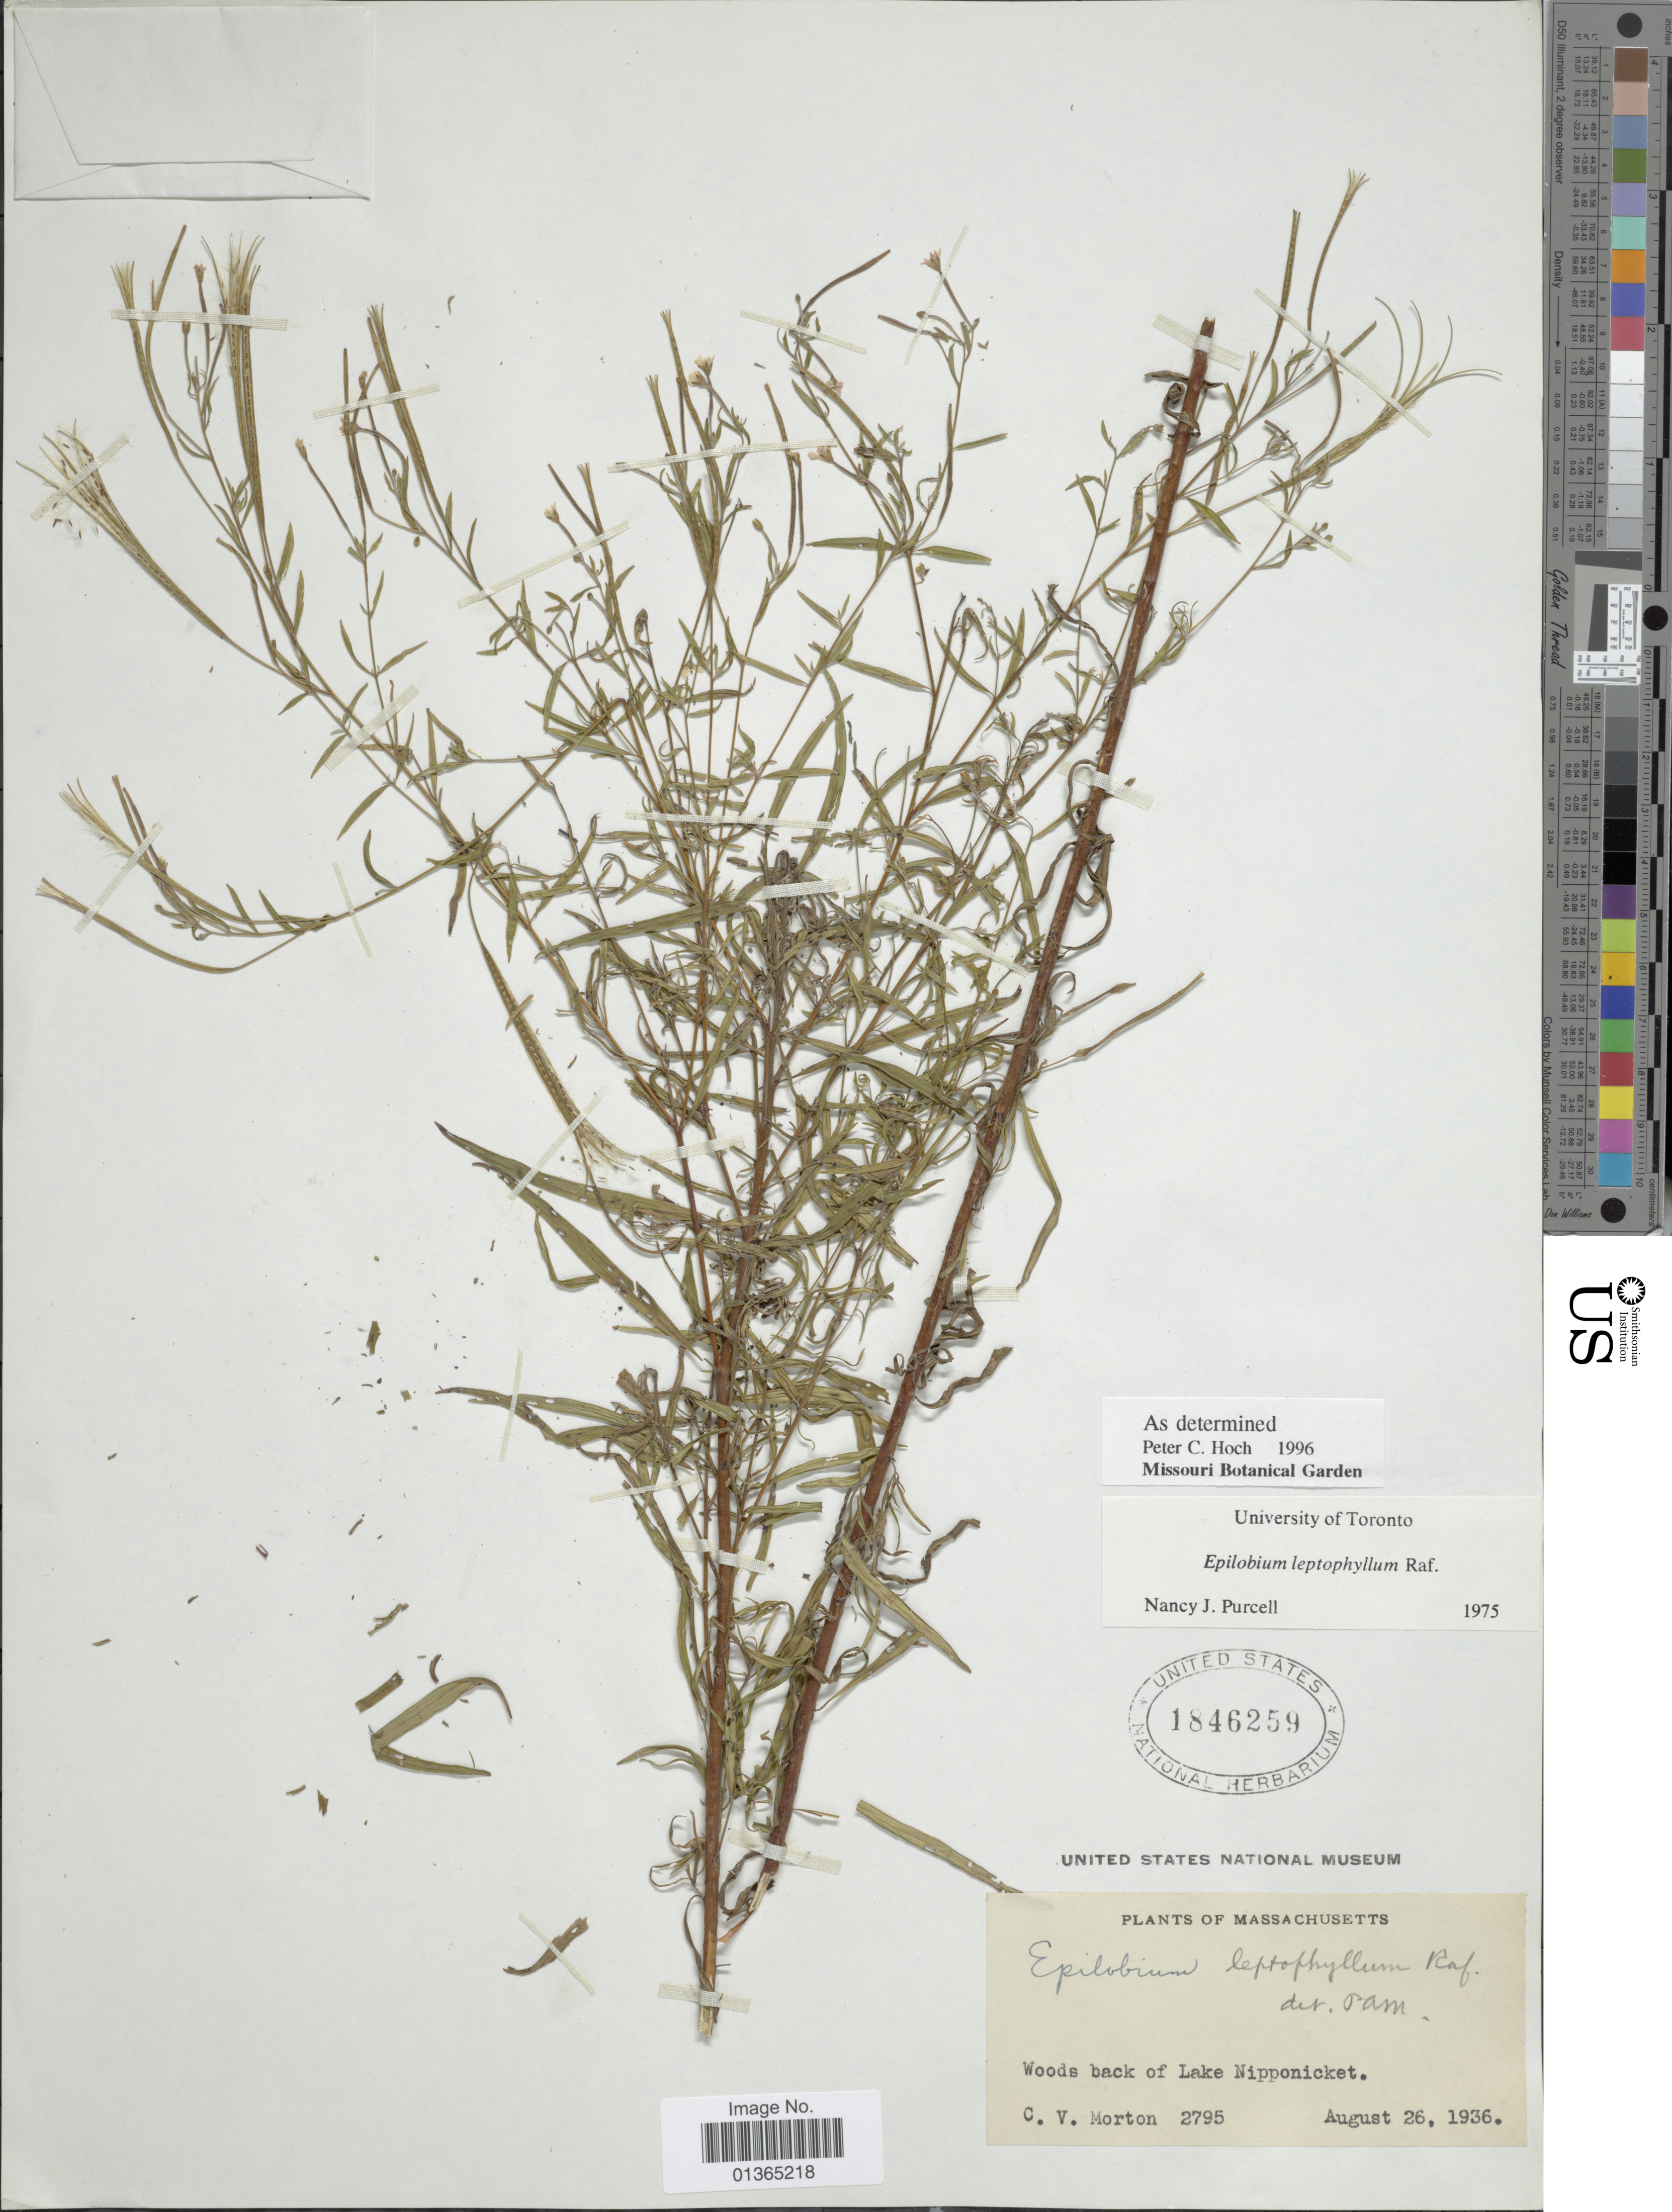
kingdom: Plantae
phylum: Tracheophyta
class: Magnoliopsida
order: Myrtales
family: Onagraceae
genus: Epilobium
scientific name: Epilobium leptophyllum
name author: Raf.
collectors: C. V. Morton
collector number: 2795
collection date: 1936-08-26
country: United States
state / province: Massachusetts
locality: Woods back of Lake Nipponicket.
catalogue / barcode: US 1846259